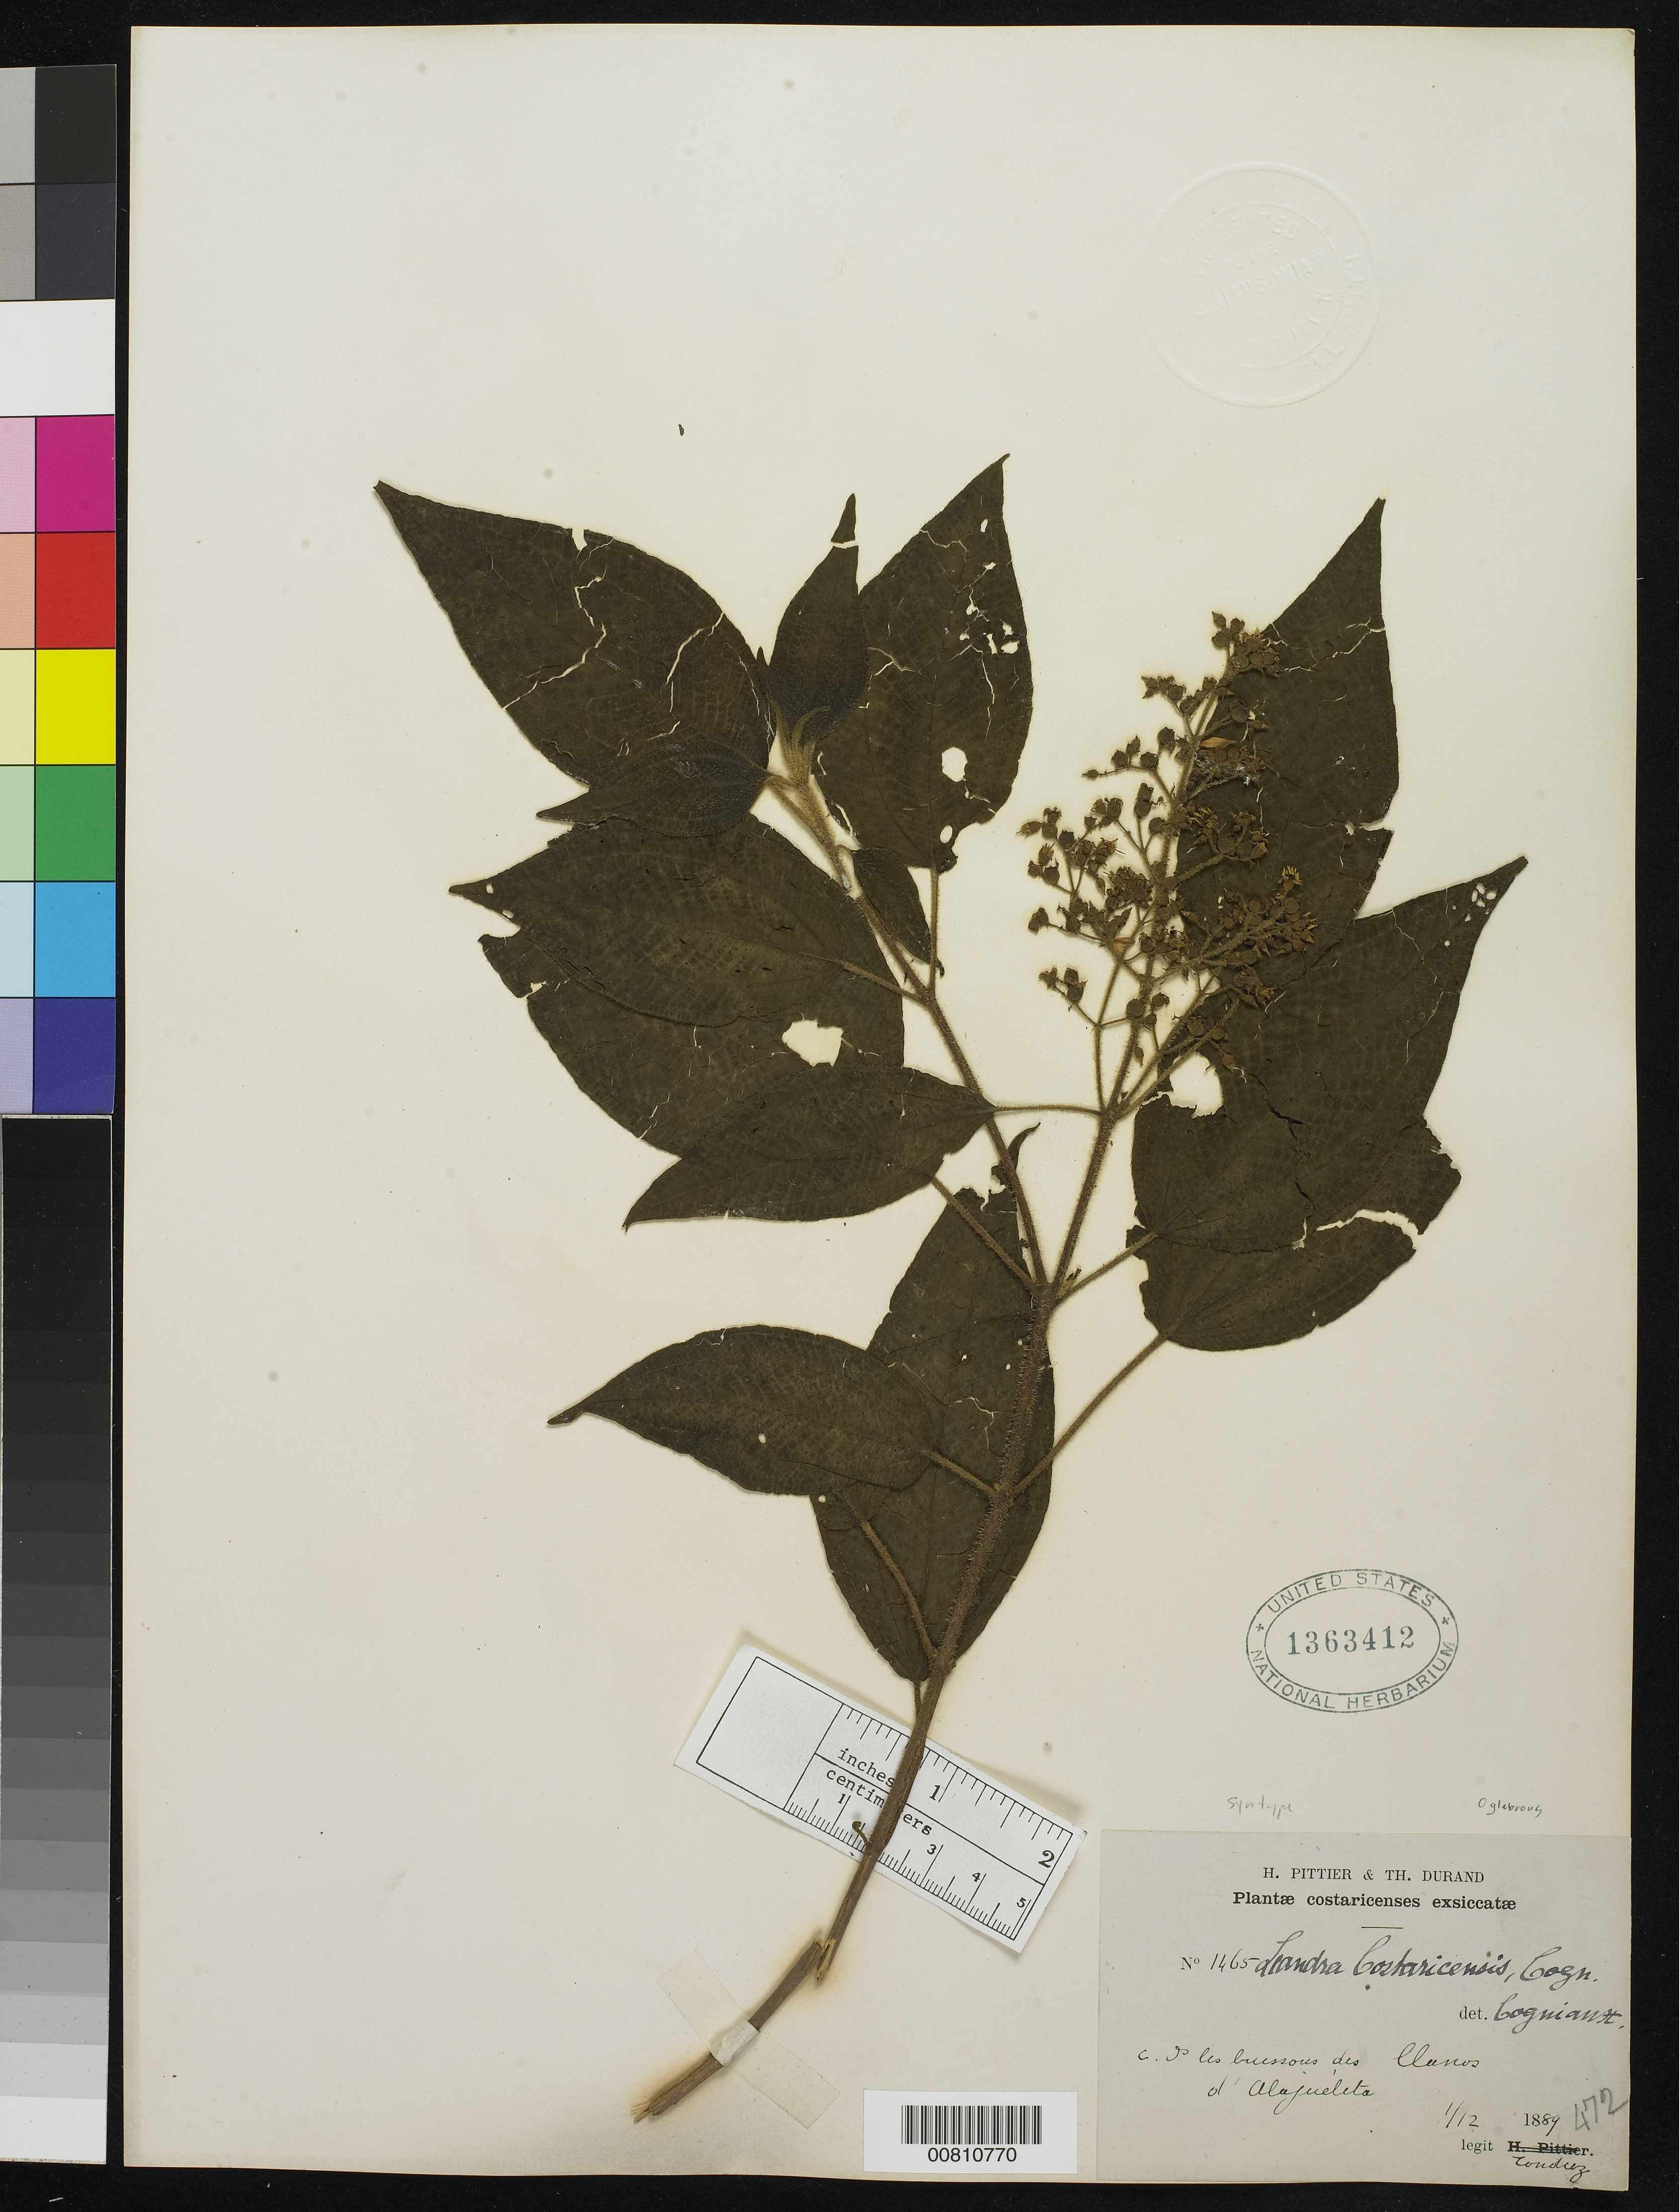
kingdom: Plantae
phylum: Tracheophyta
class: Magnoliopsida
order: Myrtales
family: Melastomataceae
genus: Leandra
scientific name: Leandra costaricensis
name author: Cogn.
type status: Syntype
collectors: A. Tonduz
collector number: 1465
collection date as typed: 01 Dec 1889 or 12 Jan 1889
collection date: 1889-01-12 or 1889-12-01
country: Costa Rica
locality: Les brussous des llanos d'Alajueleta.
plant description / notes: H. Pittier & Th. Durand, Plantae costaricenses exsiccatae.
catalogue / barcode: US 1363412